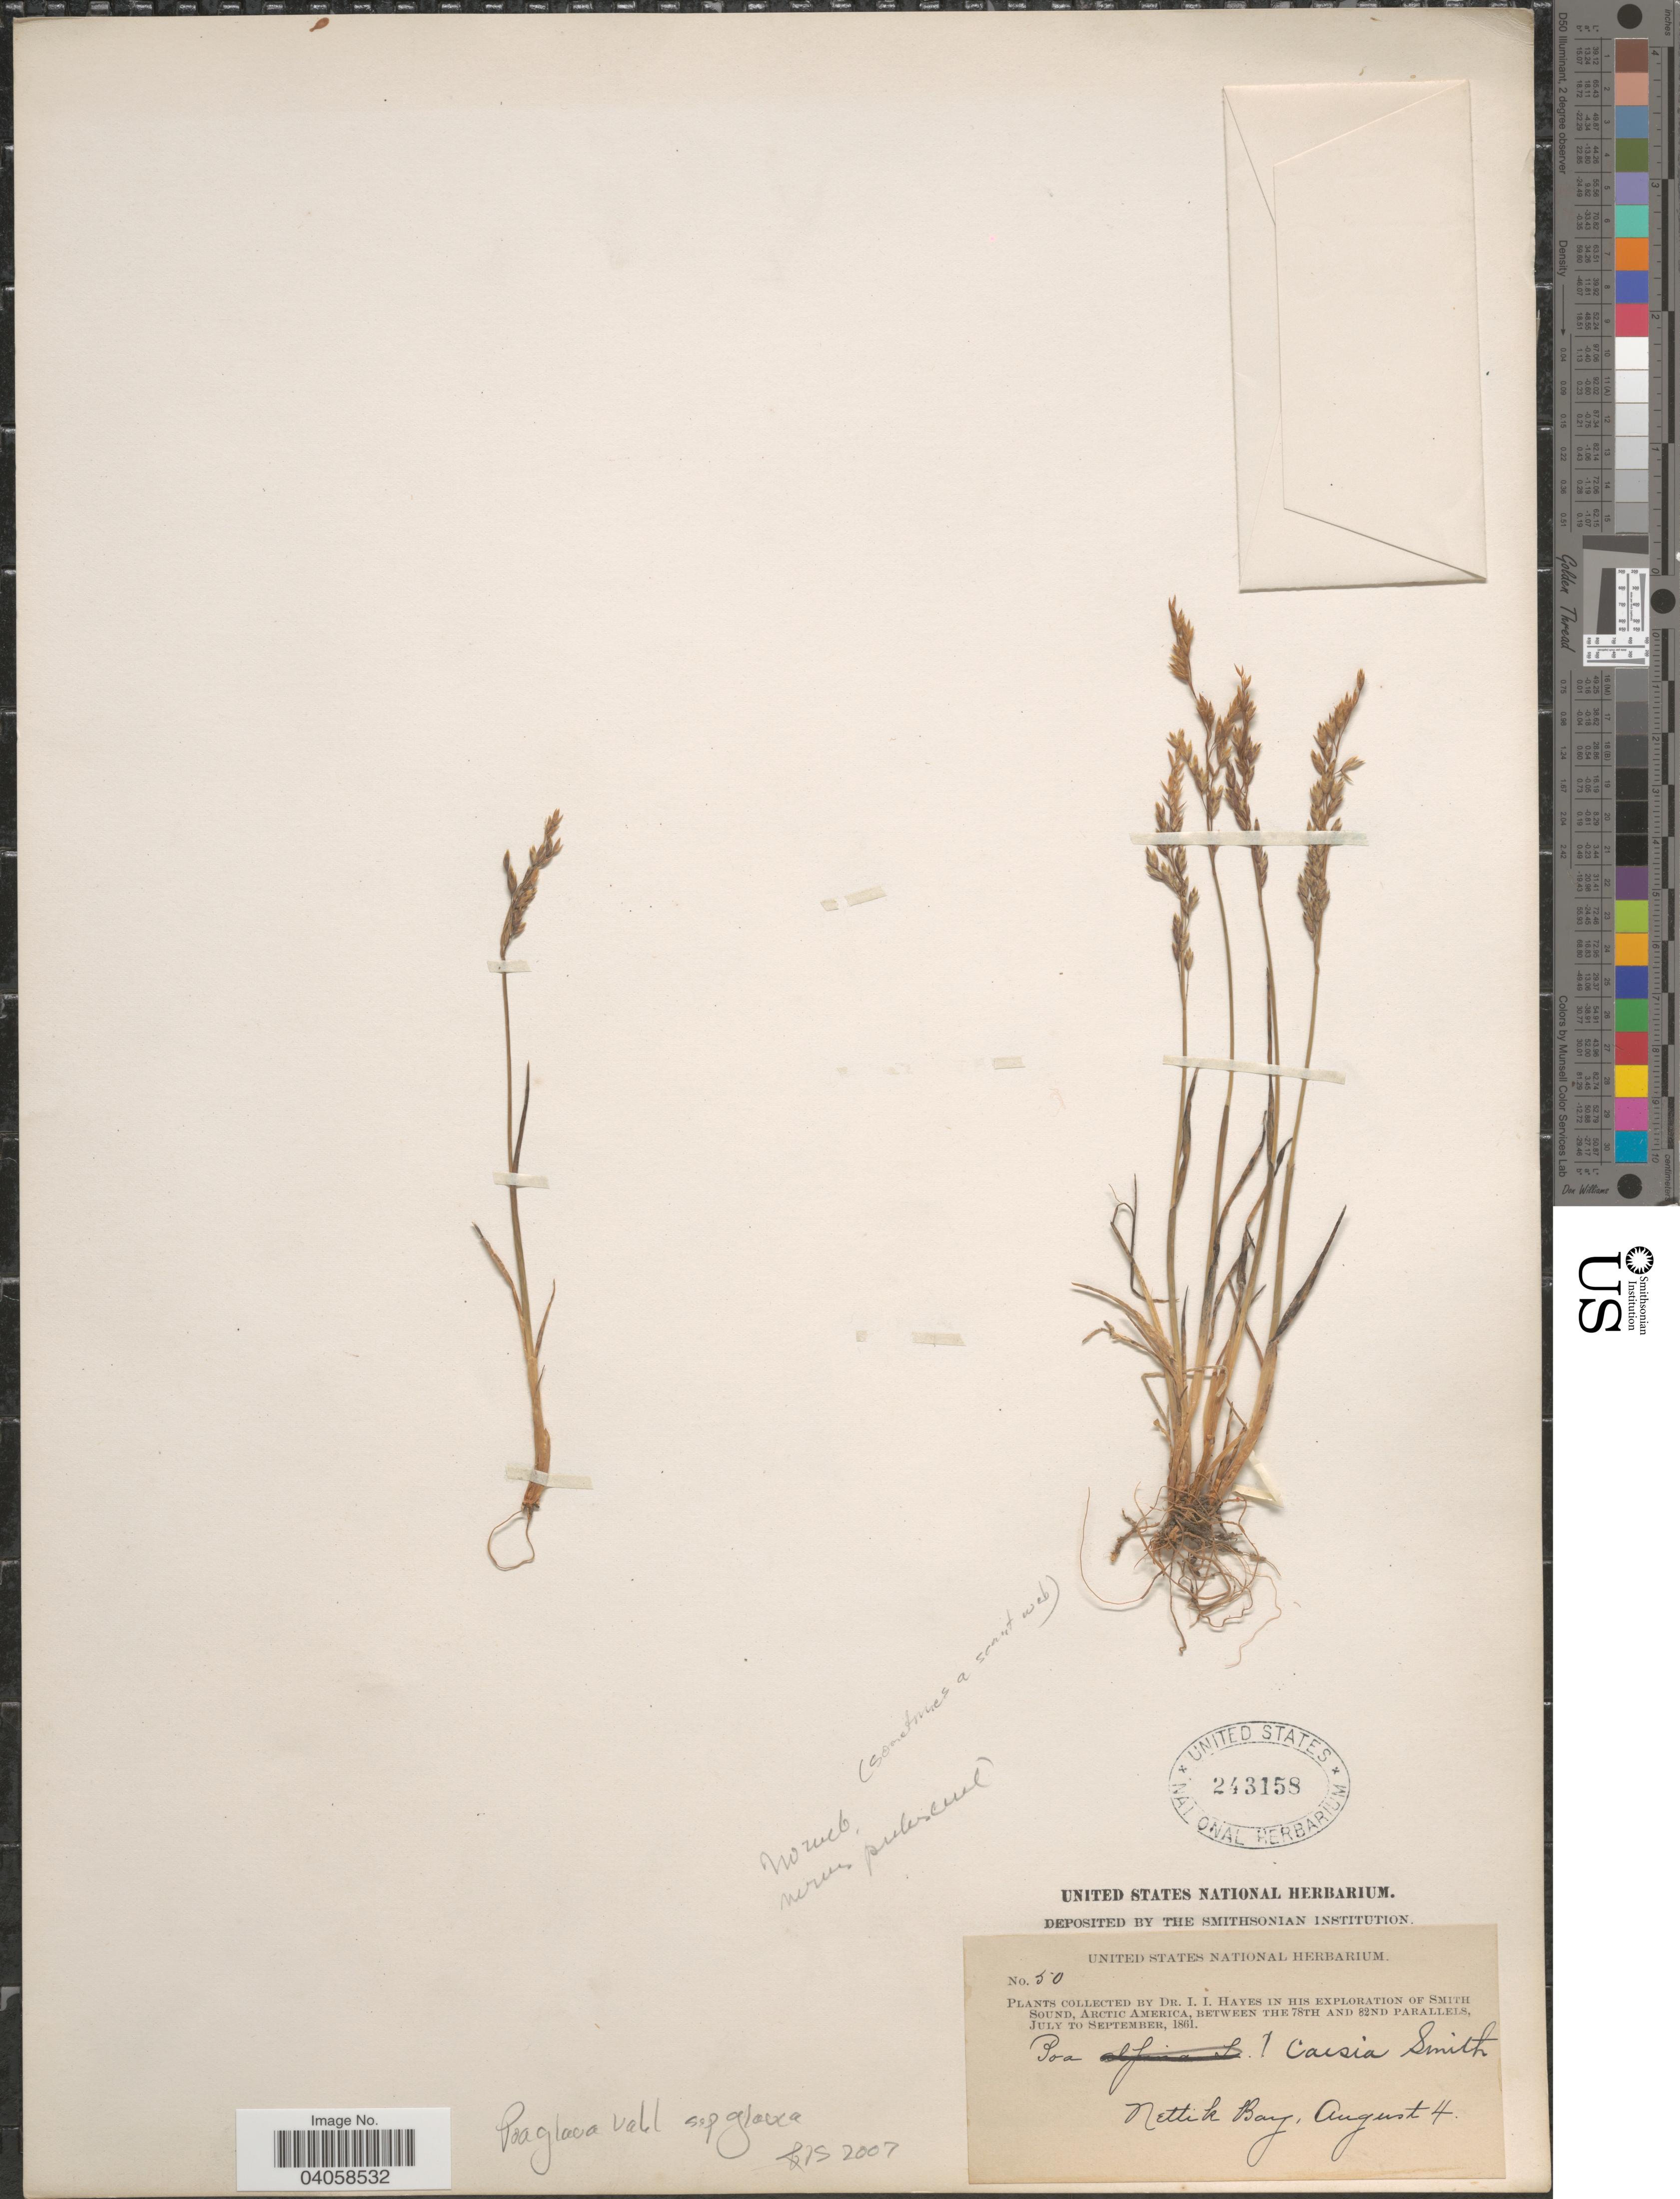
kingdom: Plantae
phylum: Tracheophyta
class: Liliopsida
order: Poales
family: Poaceae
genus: Poa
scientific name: Poa glauca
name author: Vahl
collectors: I. I. Hayes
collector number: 50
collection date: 1861-08-04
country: Greenland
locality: Smith Sound, Arctic America, between the 78th and 82nd parallels. Nettik Bay.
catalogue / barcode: US 243158